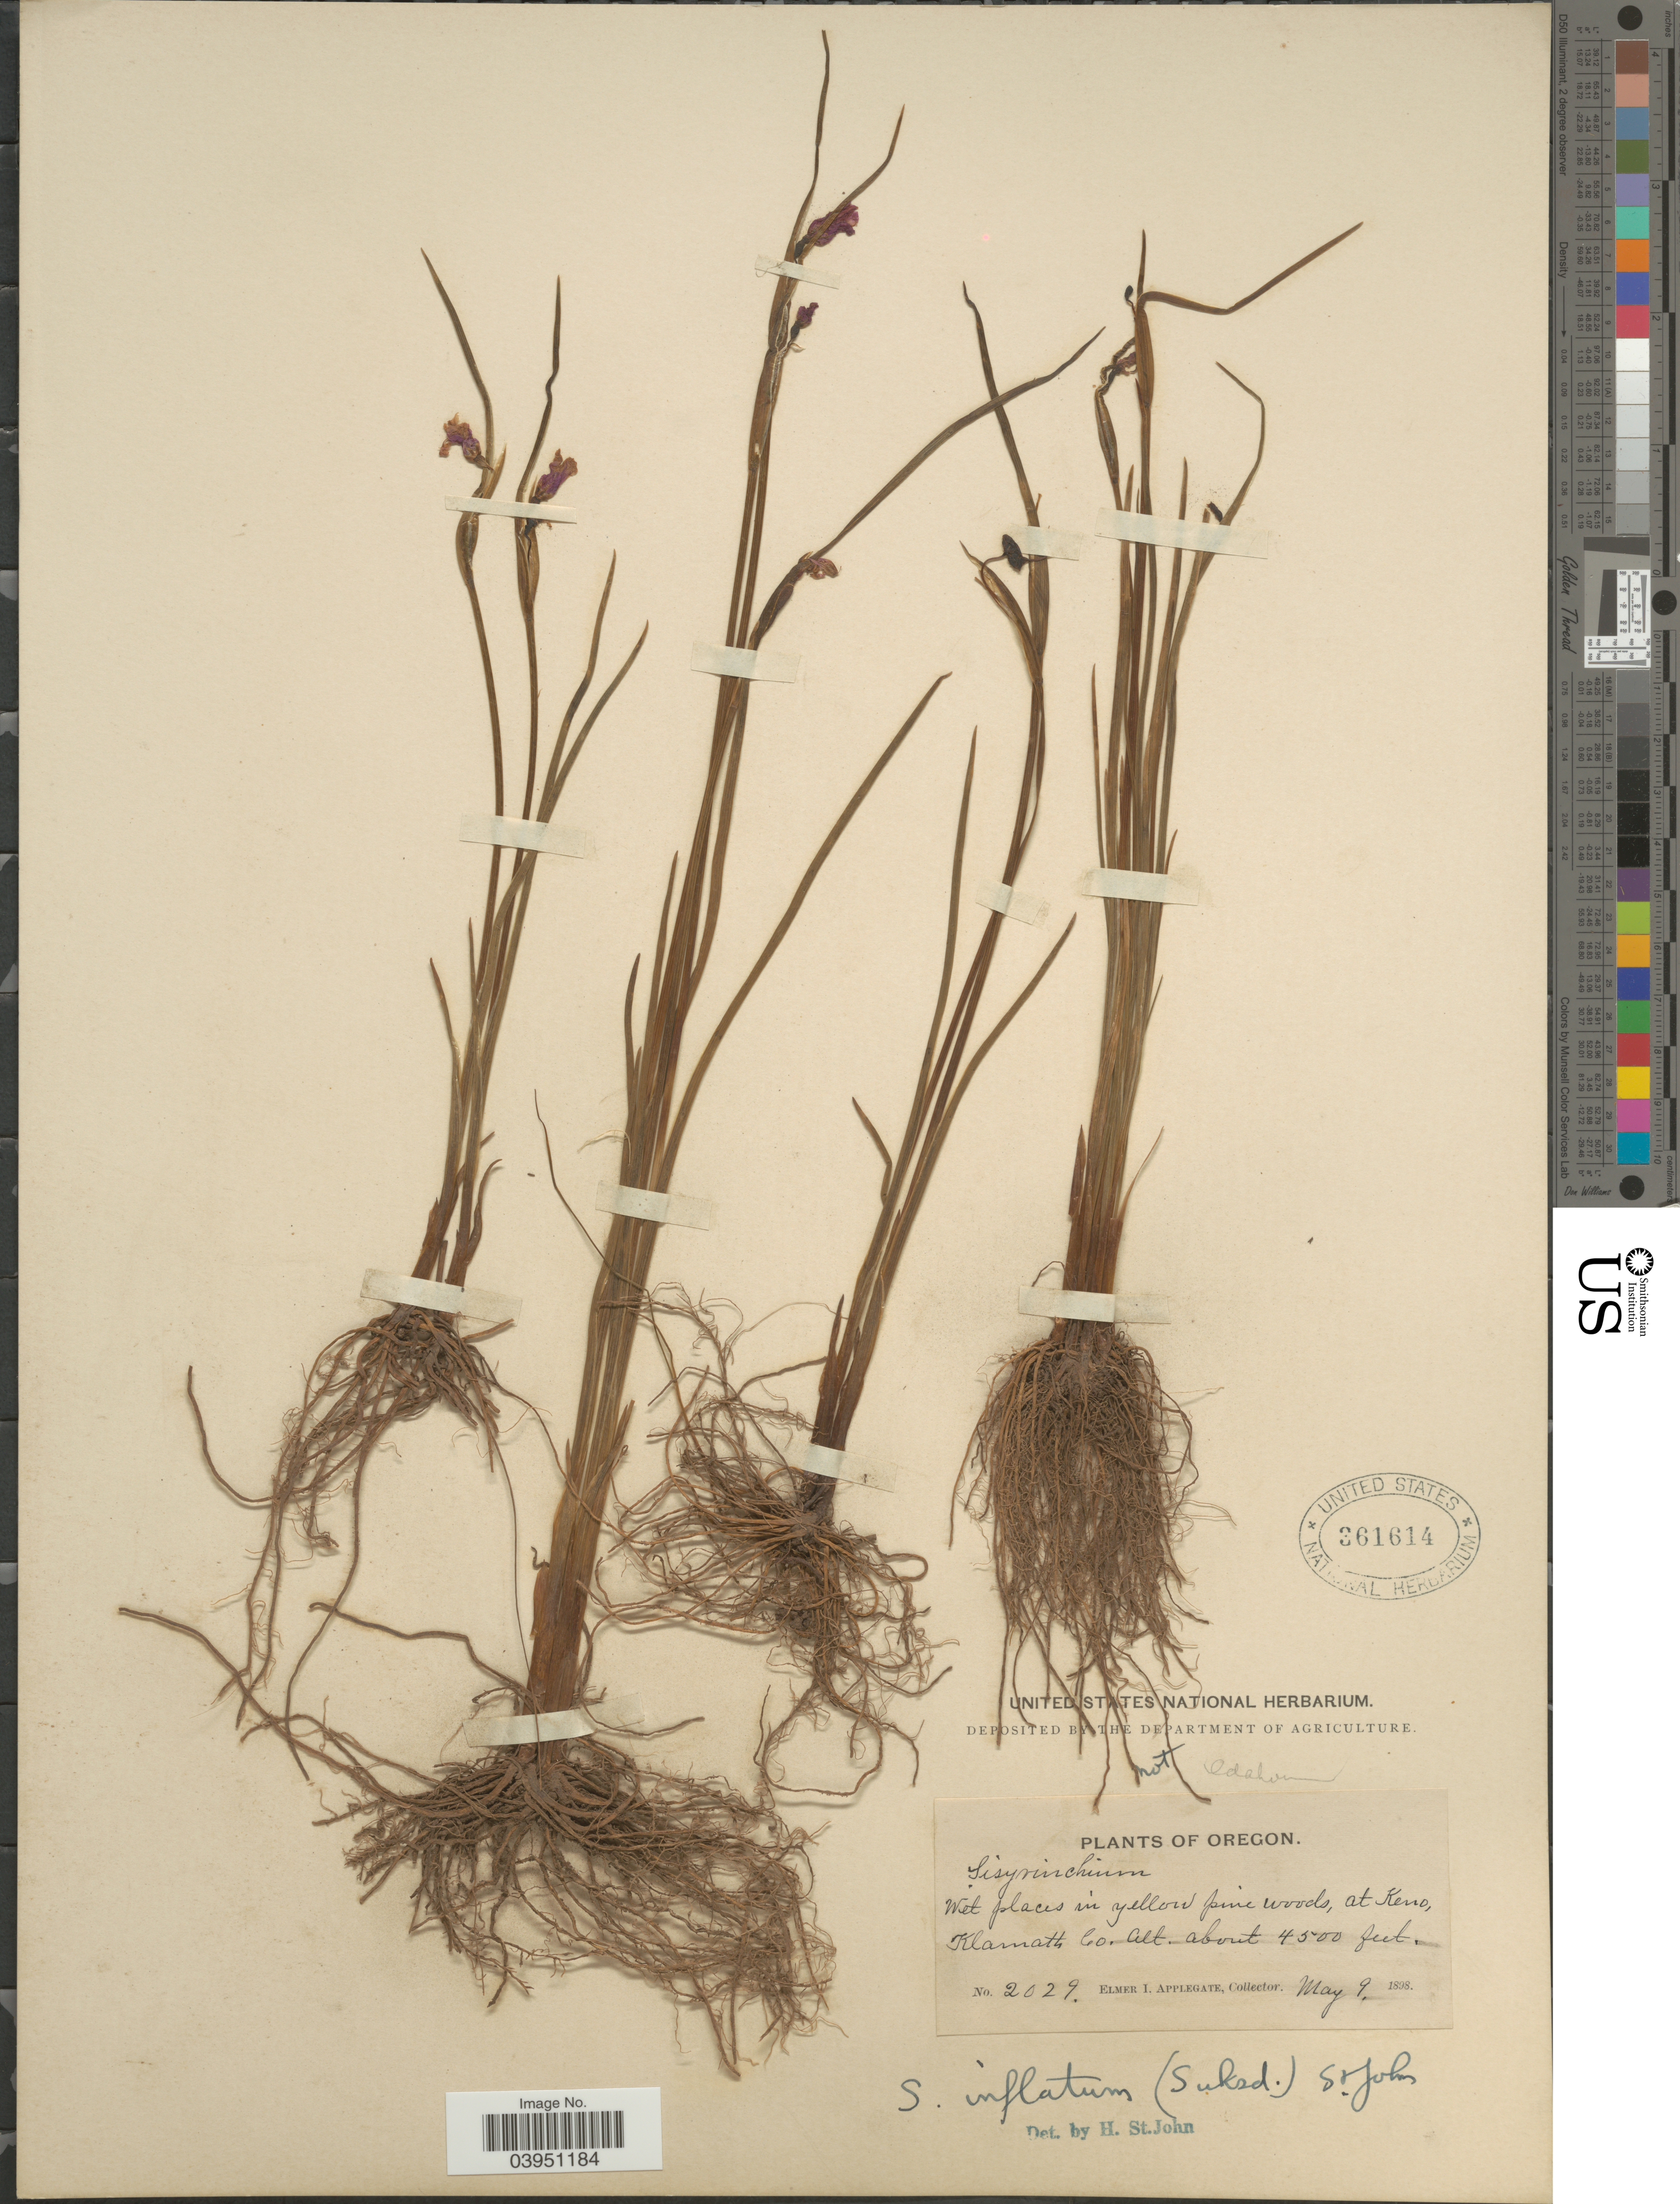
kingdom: Plantae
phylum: Tracheophyta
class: Liliopsida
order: Asparagales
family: Iridaceae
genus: Sisyrinchium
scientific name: Sisyrinchium inflatum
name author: (Suksd.) H. St. John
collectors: E. I. Applegate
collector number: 2029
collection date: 1898-05-09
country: United States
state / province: Oregon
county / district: Klamath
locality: Wet places in yellow pine woods, at Keno, Klamath Co.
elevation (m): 1372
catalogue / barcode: US 361614